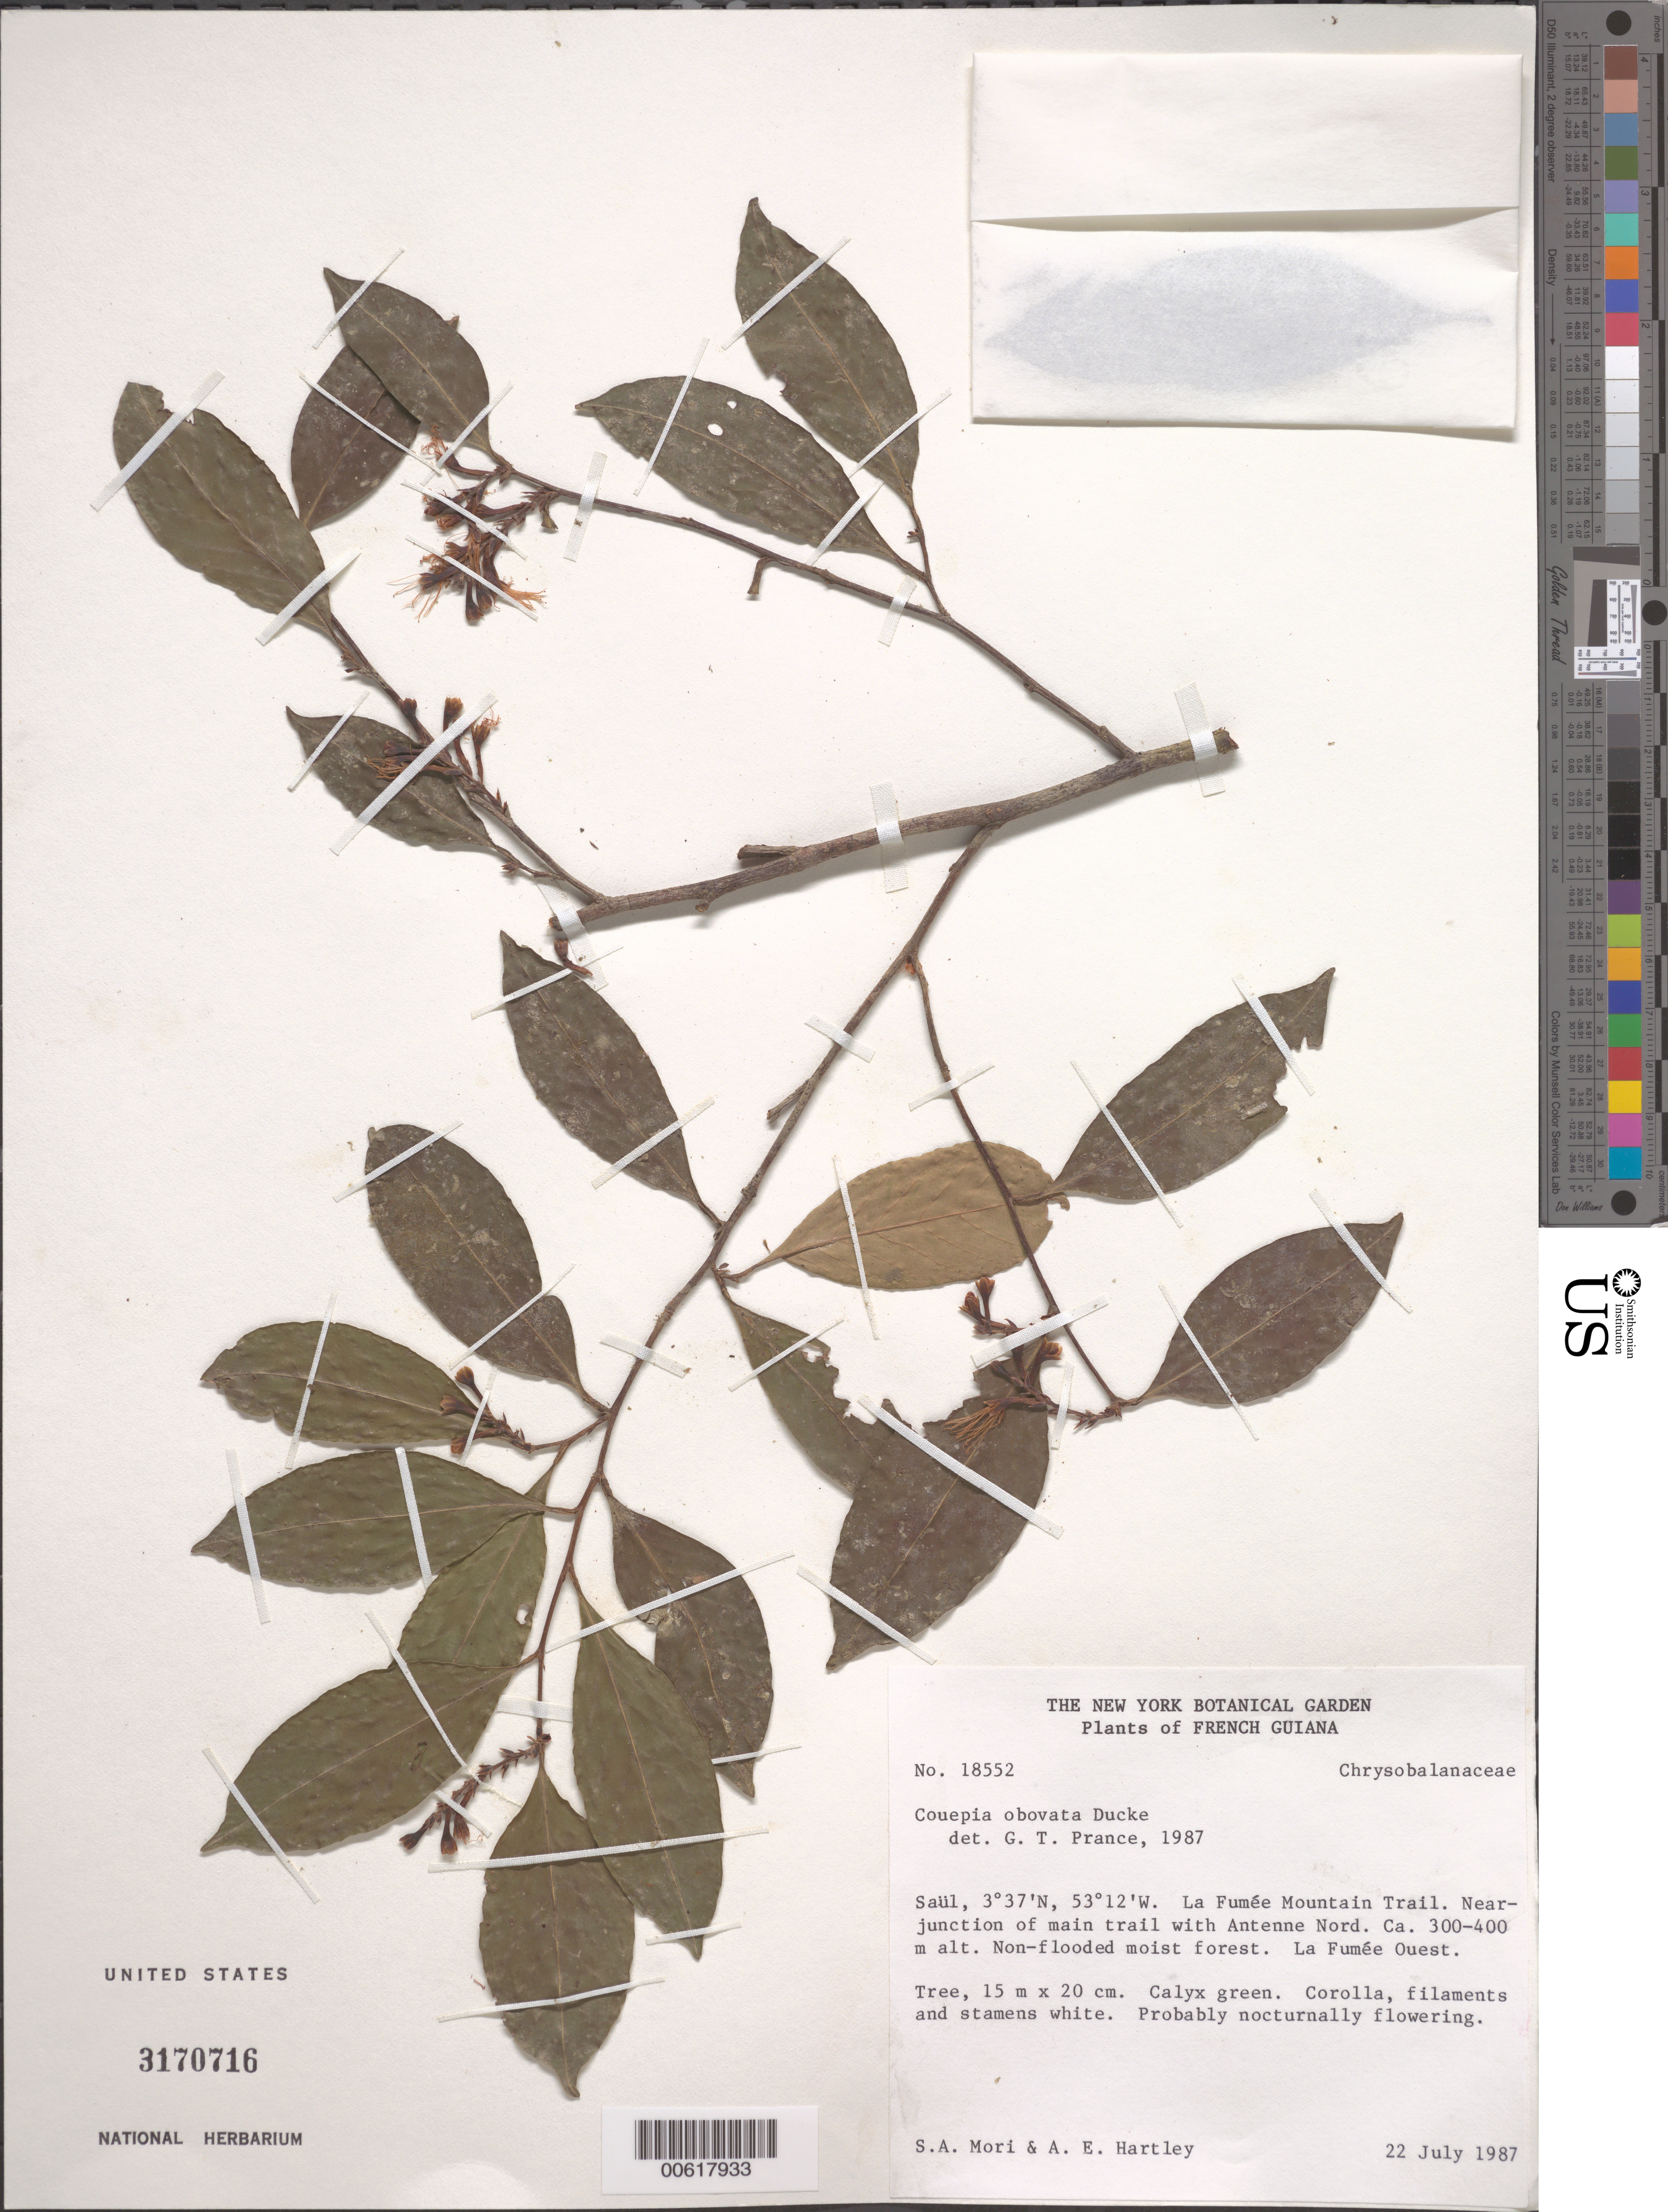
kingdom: Plantae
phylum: Tracheophyta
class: Magnoliopsida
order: Malpighiales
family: Chrysobalanaceae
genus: Couepia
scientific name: Couepia obovata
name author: Ducke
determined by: Prance, G. T.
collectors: S. Mori & A. E. Hartley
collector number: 18552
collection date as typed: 22-Jul-87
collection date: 1987-07-22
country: French Guiana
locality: Saül, La Fumée Mountain Trail, near junct. with Antenne Nord; La Fumée Ouest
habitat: Non-flooded moist forest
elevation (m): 300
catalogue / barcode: US 3170716